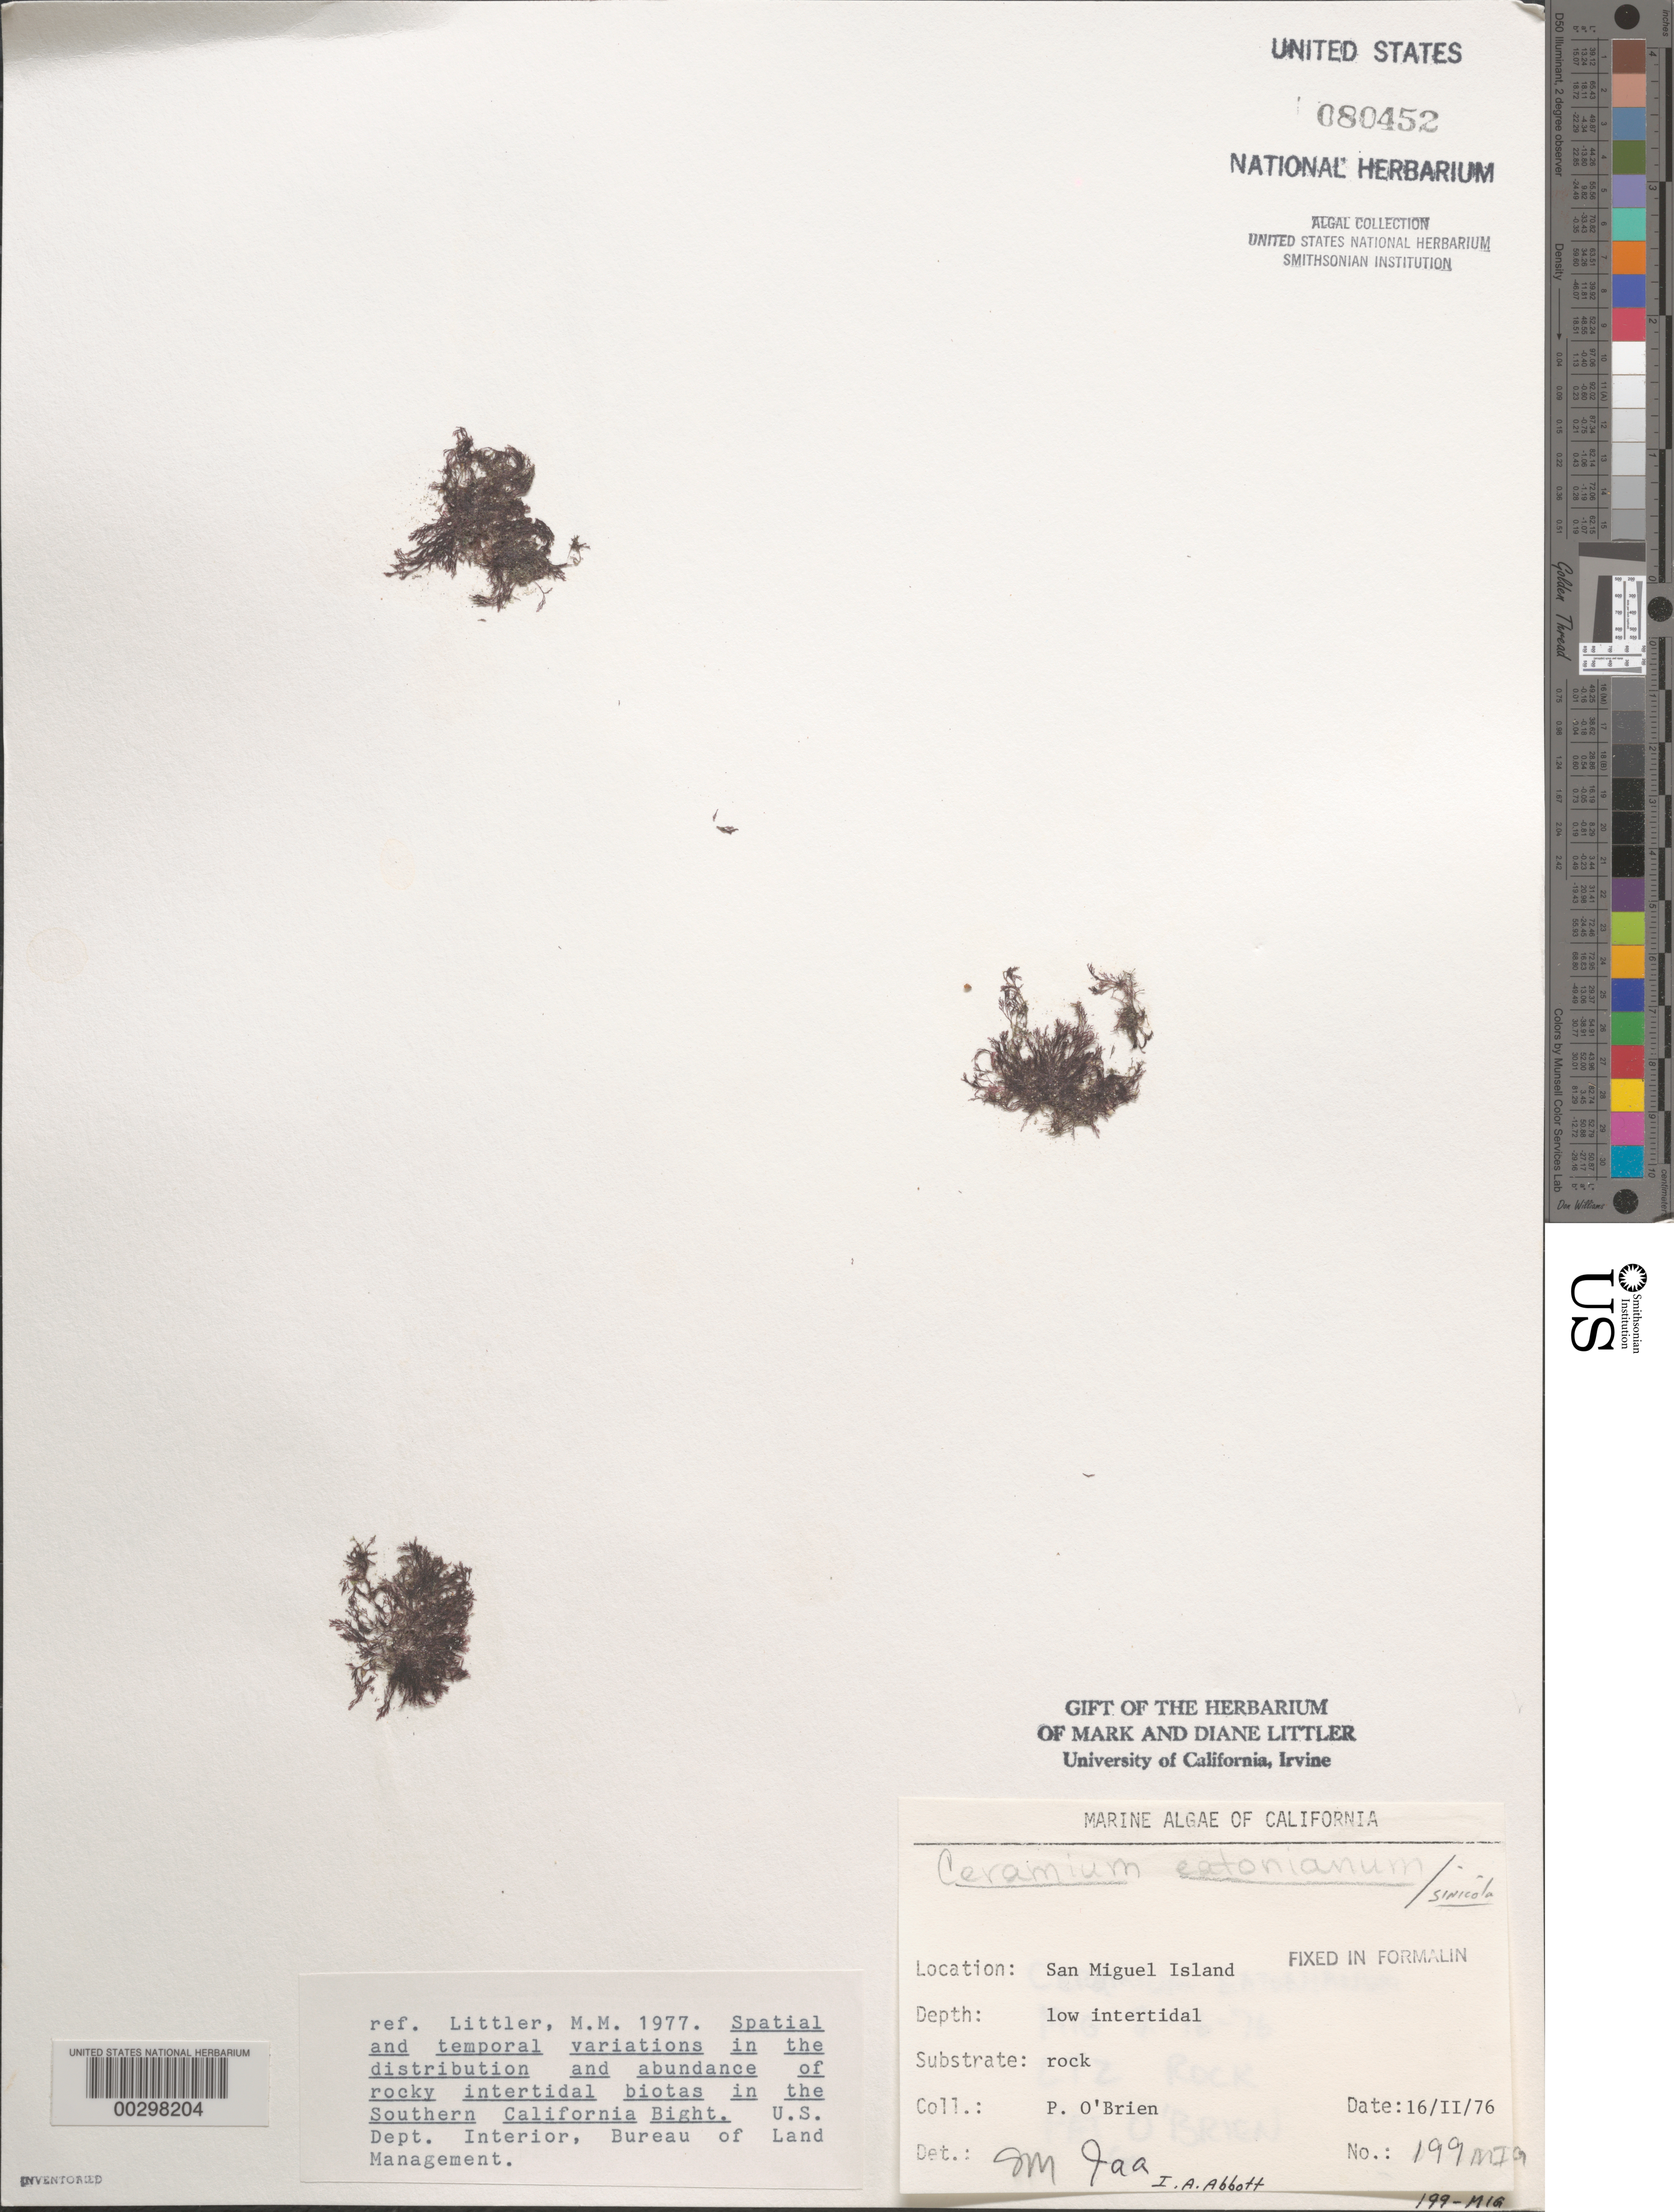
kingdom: Plantae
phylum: Rhodophyta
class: Florideophyceae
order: Ceramiales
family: Ceramiaceae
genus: Corallophila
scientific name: Corallophila eatoniana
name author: (Farl.) T.O. Cho et al.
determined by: Algae name updating Project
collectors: P. O'Brien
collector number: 199-MIG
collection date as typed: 16 Feb 1976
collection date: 1976-02-16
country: United States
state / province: California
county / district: Santa Barbara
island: San Miguel Island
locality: Cuyler Harbor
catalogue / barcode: US 80452